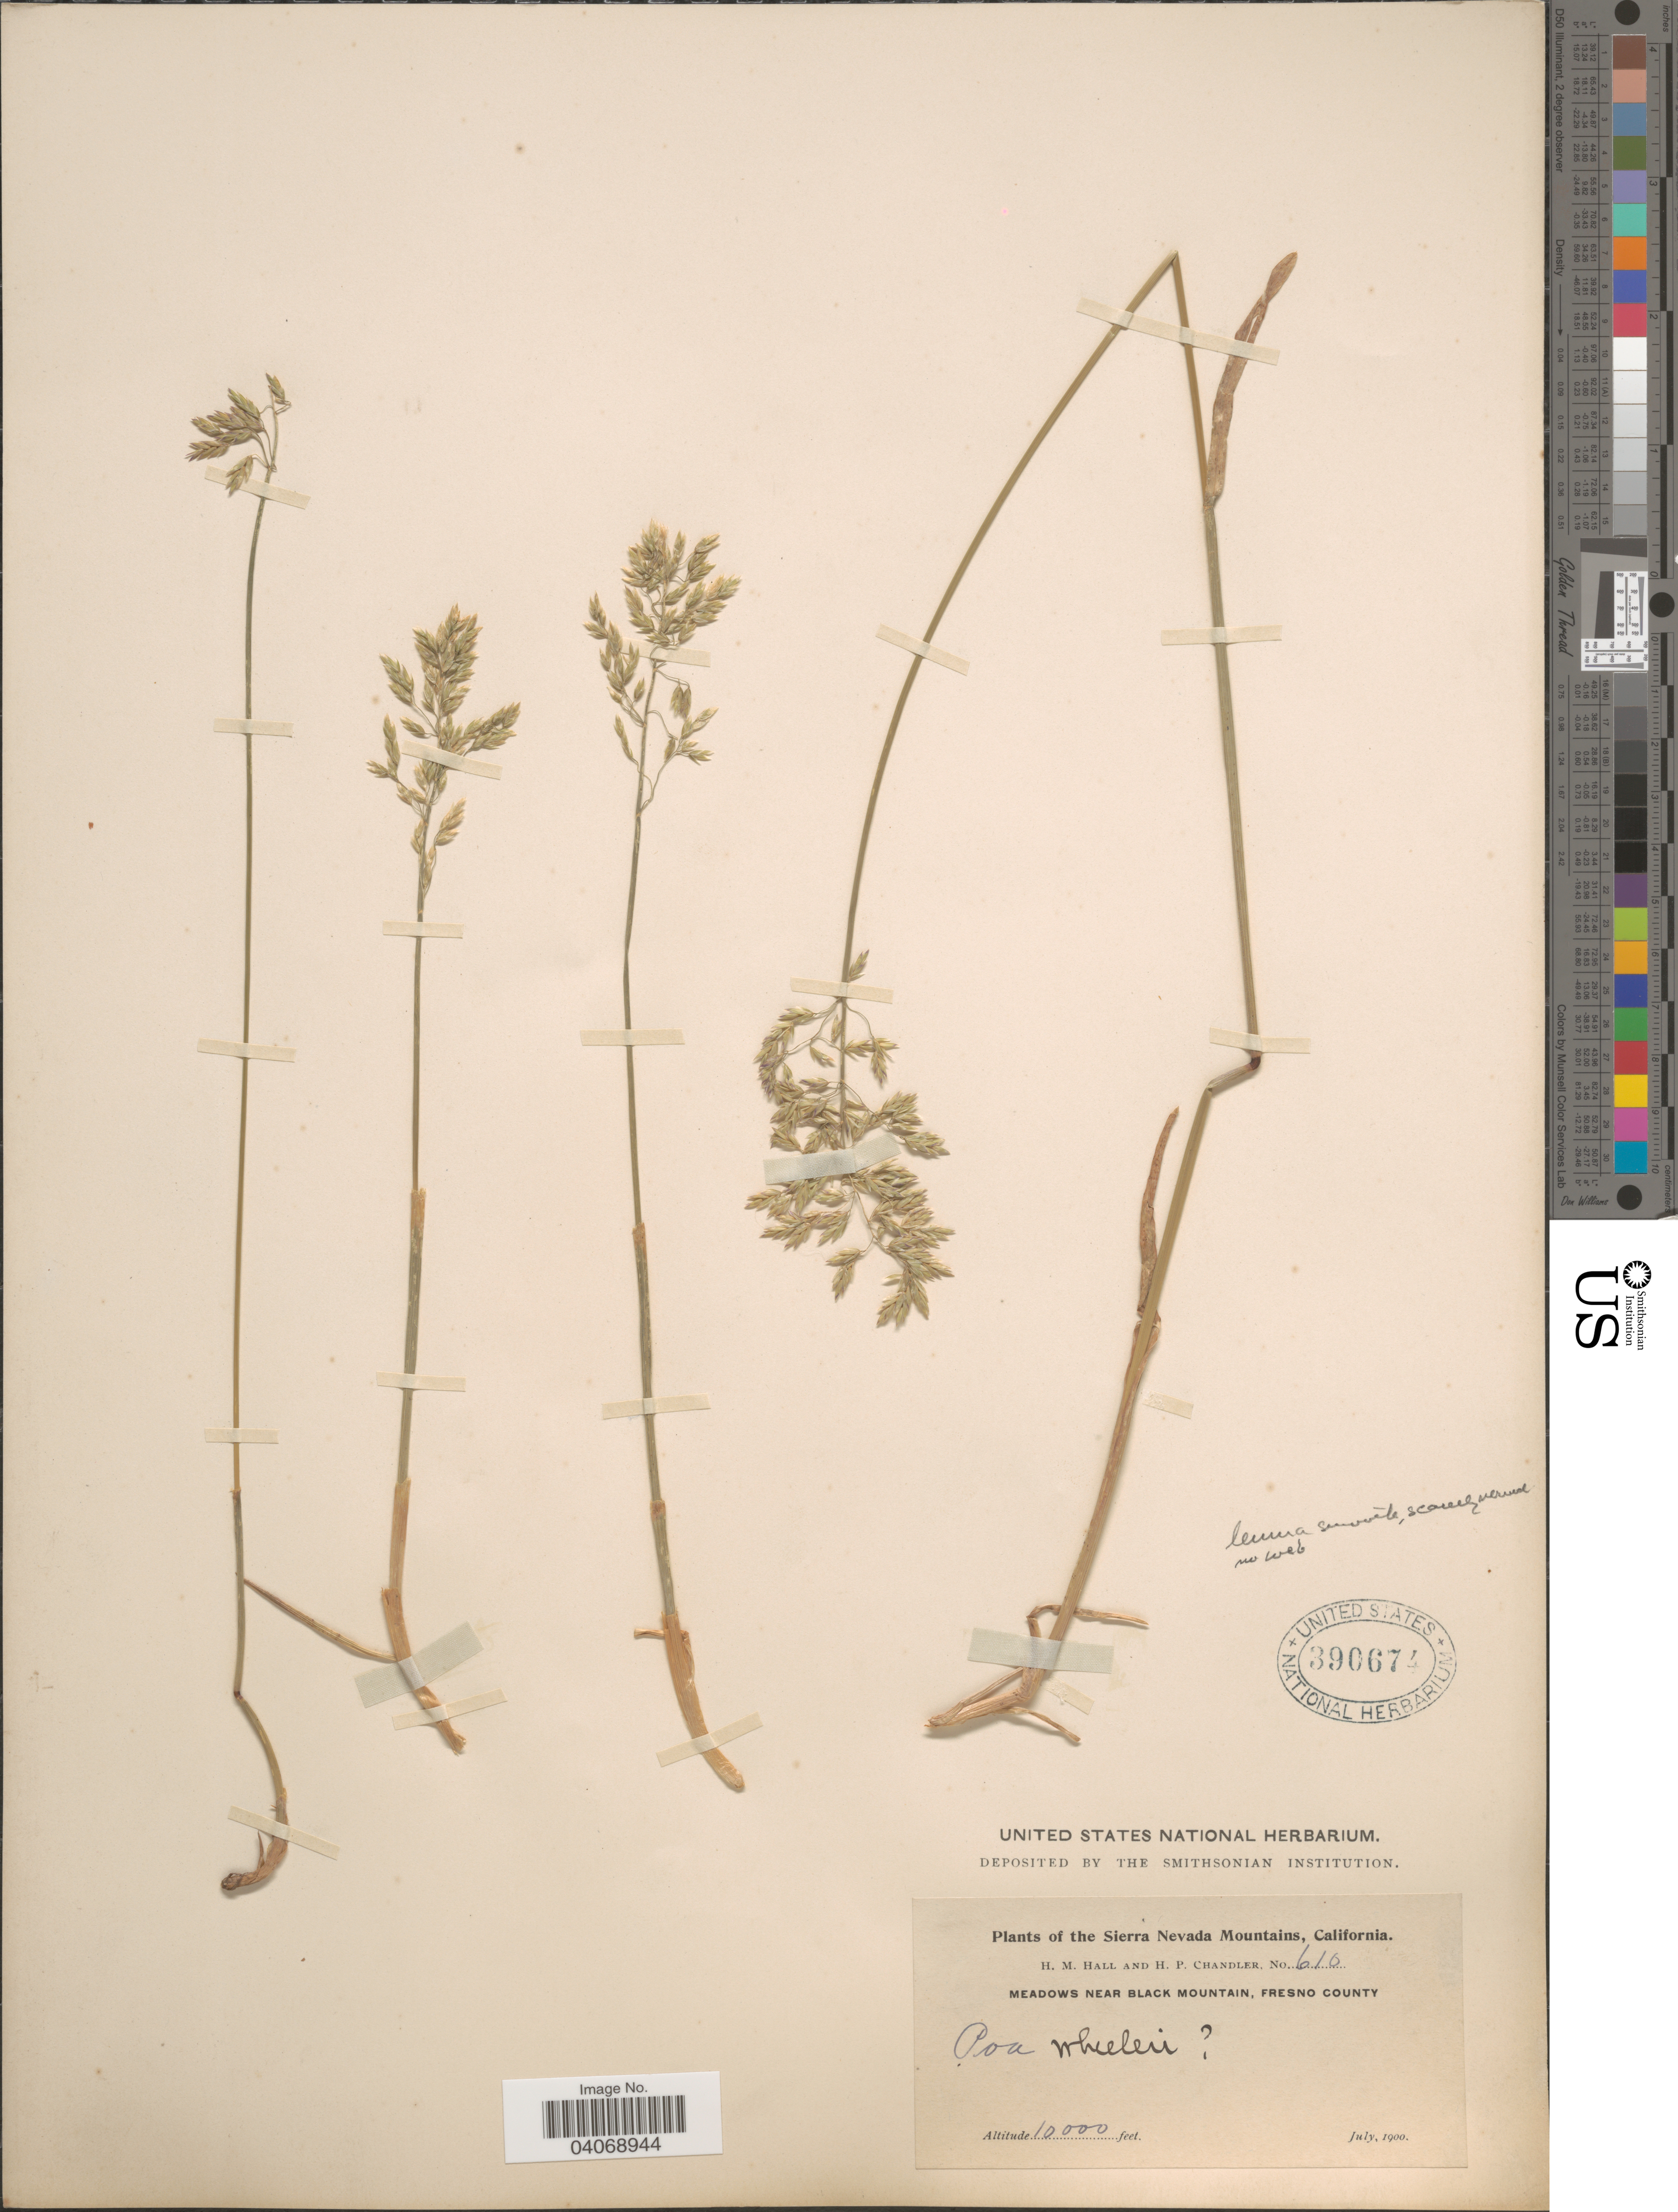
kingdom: Plantae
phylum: Tracheophyta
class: Liliopsida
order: Poales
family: Poaceae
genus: Poa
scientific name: Poa wheeleri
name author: Vasey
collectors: H. M. Hall & H. Chandler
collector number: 610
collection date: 1900-07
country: United States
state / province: California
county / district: Fresno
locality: The Sierra Nevada Mountains. Meadows near Black Mountain, Fresno County.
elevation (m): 3048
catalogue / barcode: US 390674